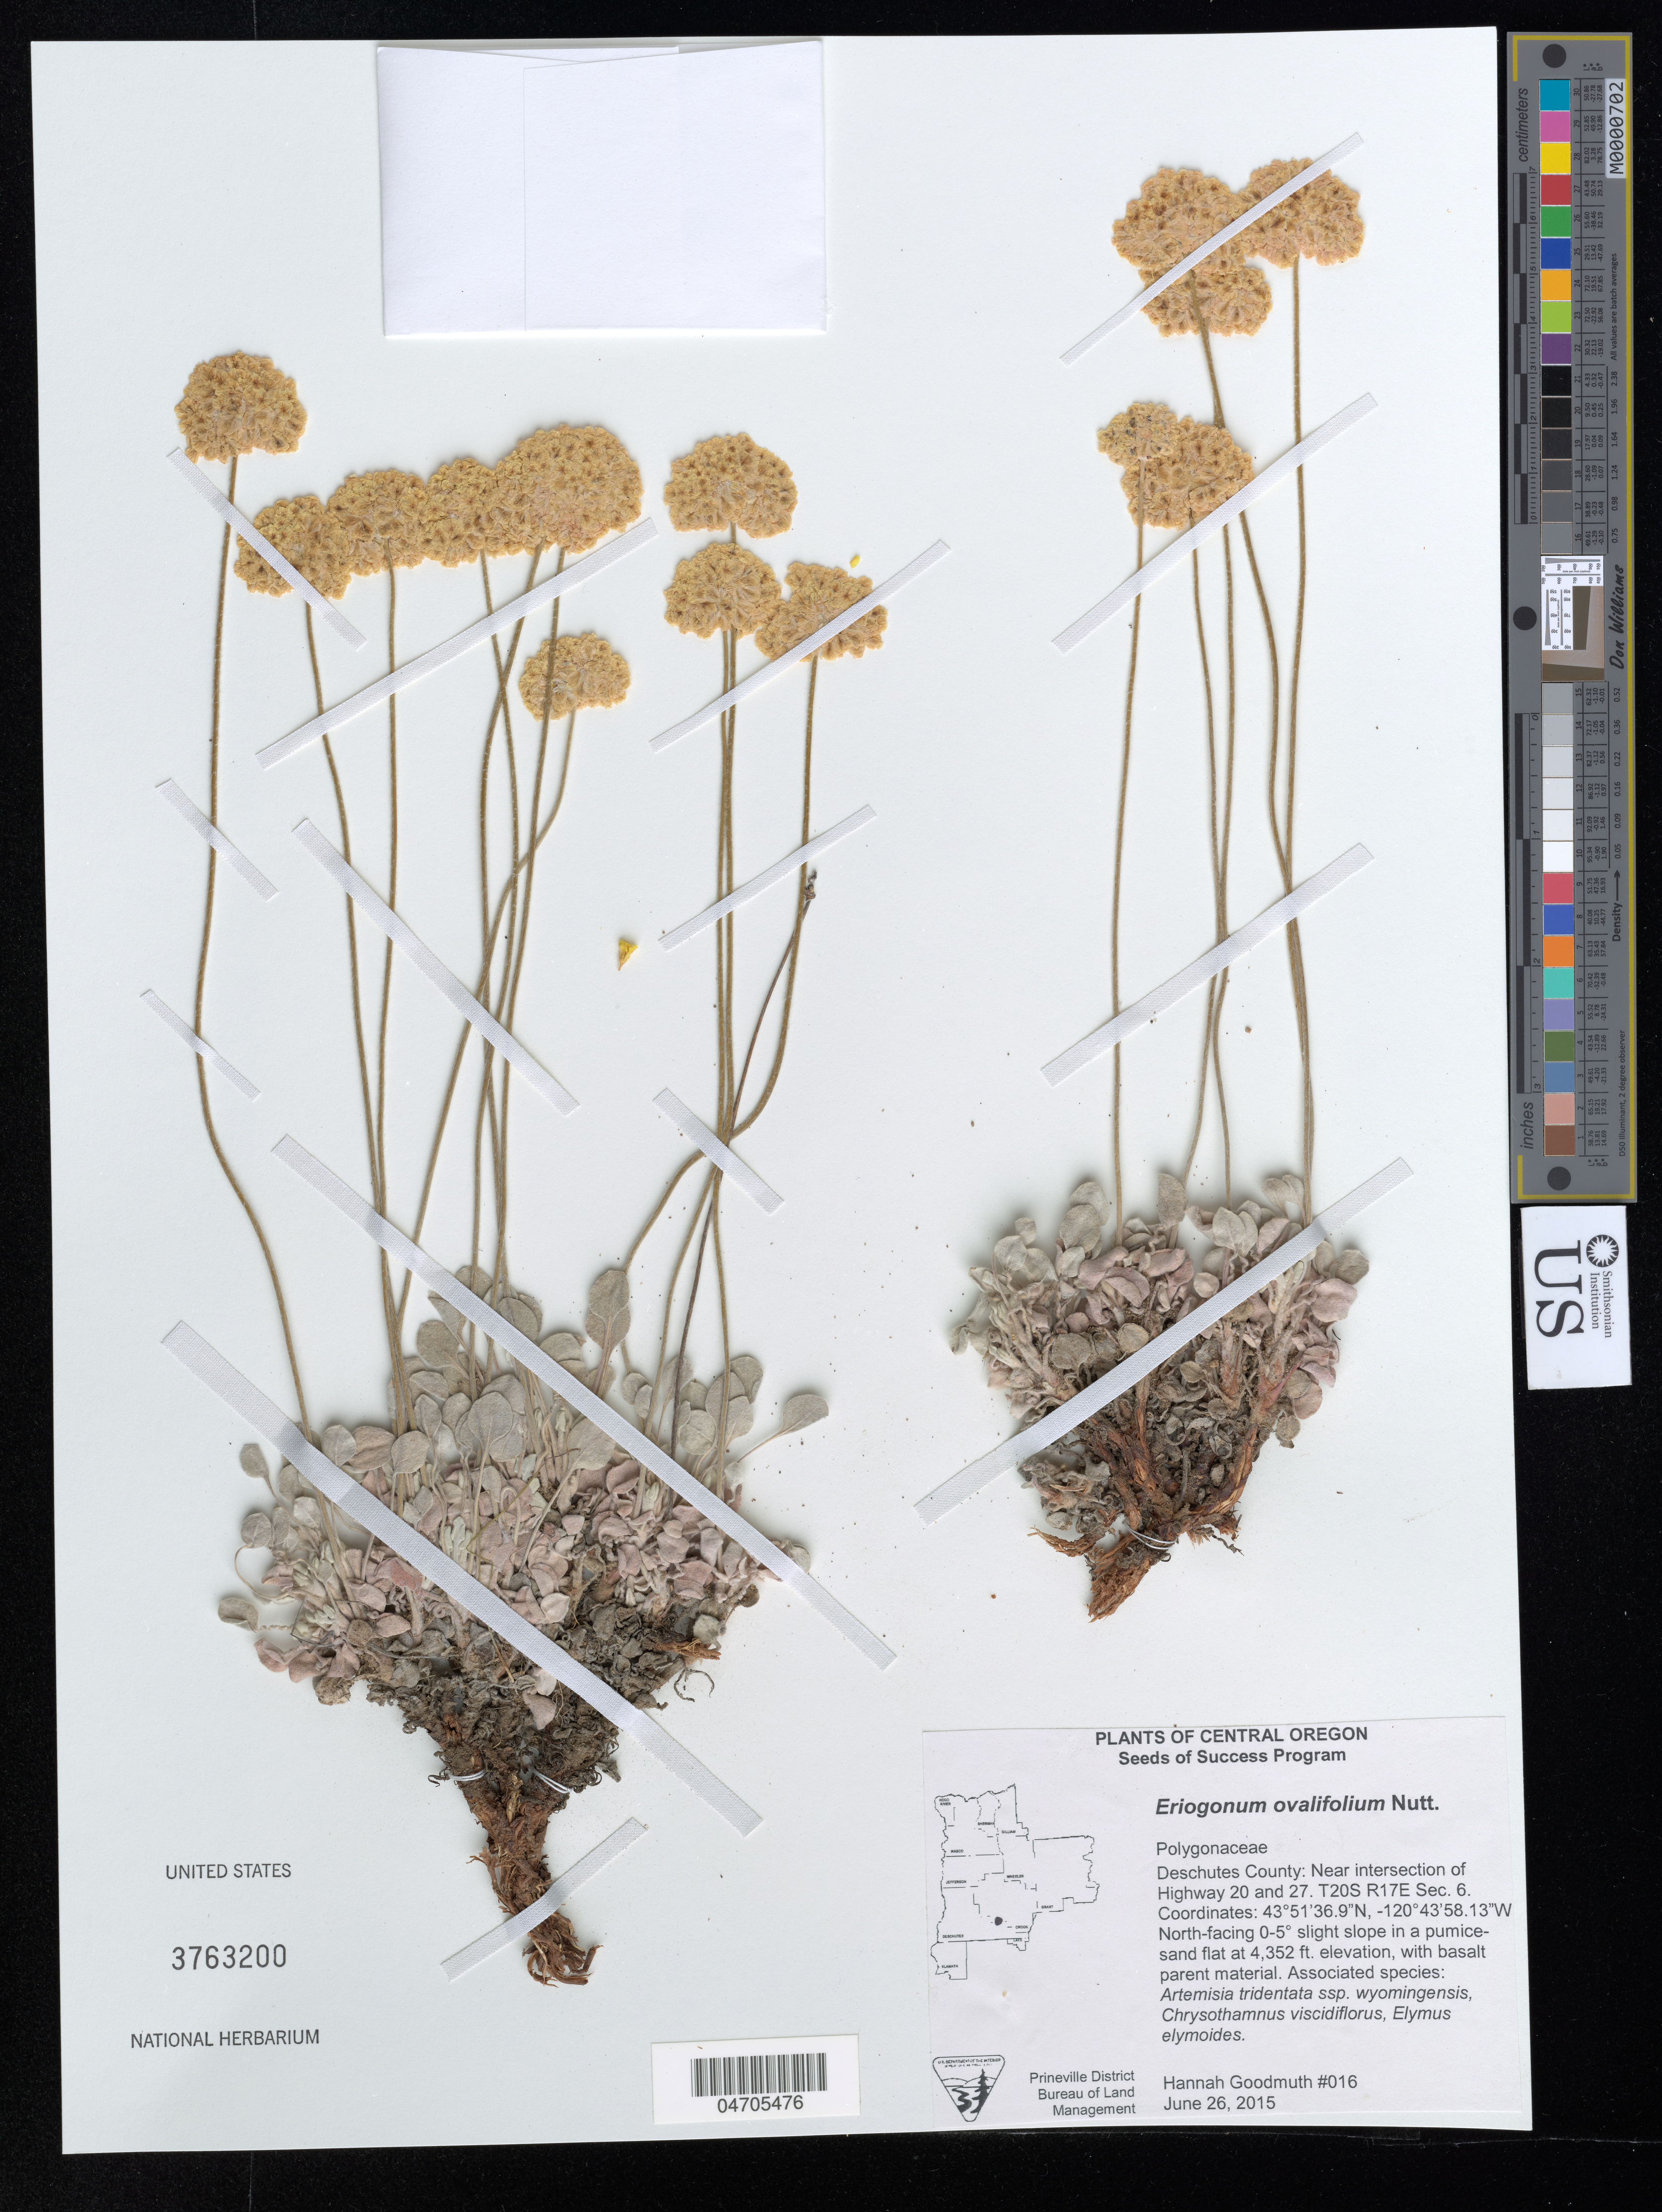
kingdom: Plantae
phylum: Tracheophyta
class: Magnoliopsida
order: Caryophyllales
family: Polygonaceae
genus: Eriogonum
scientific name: Eriogonum ovalifolium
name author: Nutt.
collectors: H. Goodmuth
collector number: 016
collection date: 2015-06-26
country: United States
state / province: Oregon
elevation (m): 1326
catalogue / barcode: US 3763200